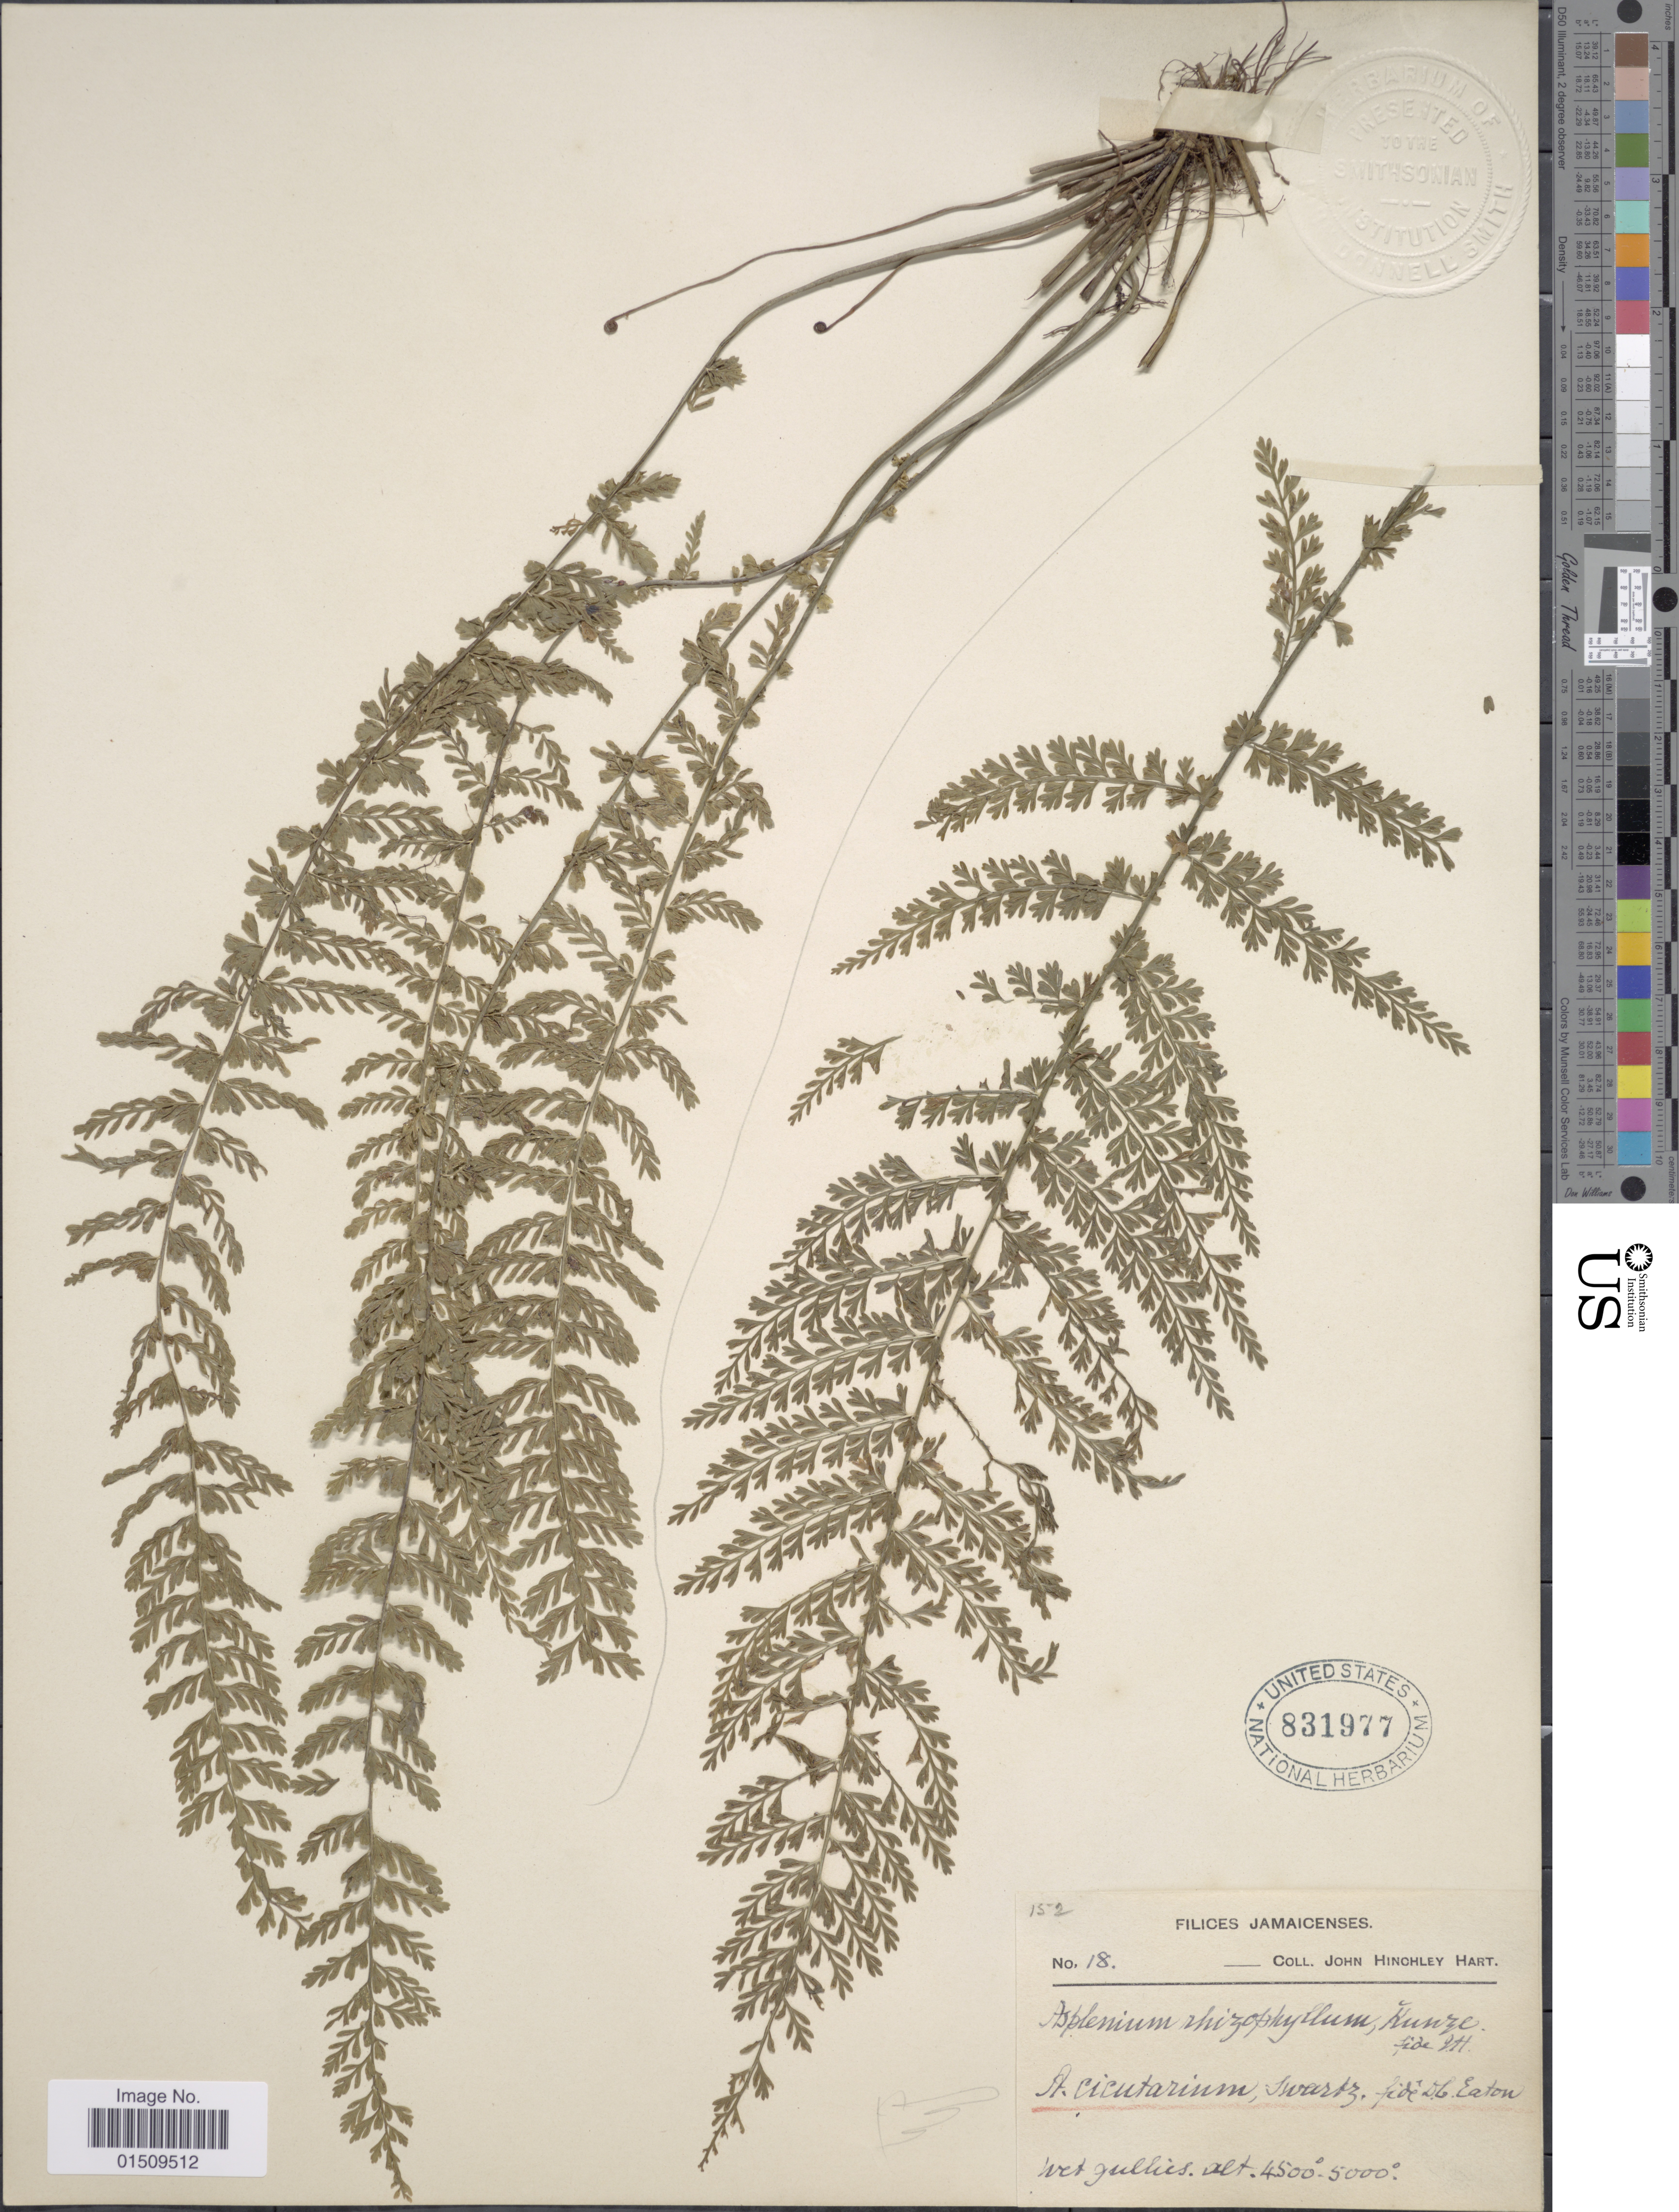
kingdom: Plantae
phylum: Tracheophyta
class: Polypodiopsida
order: Polypodiales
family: Aspleniaceae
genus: Asplenium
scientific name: Asplenium sciadophilum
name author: Proctor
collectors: J. H. Hart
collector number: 18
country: Jamaica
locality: Jamaicenses.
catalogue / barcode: US 831977